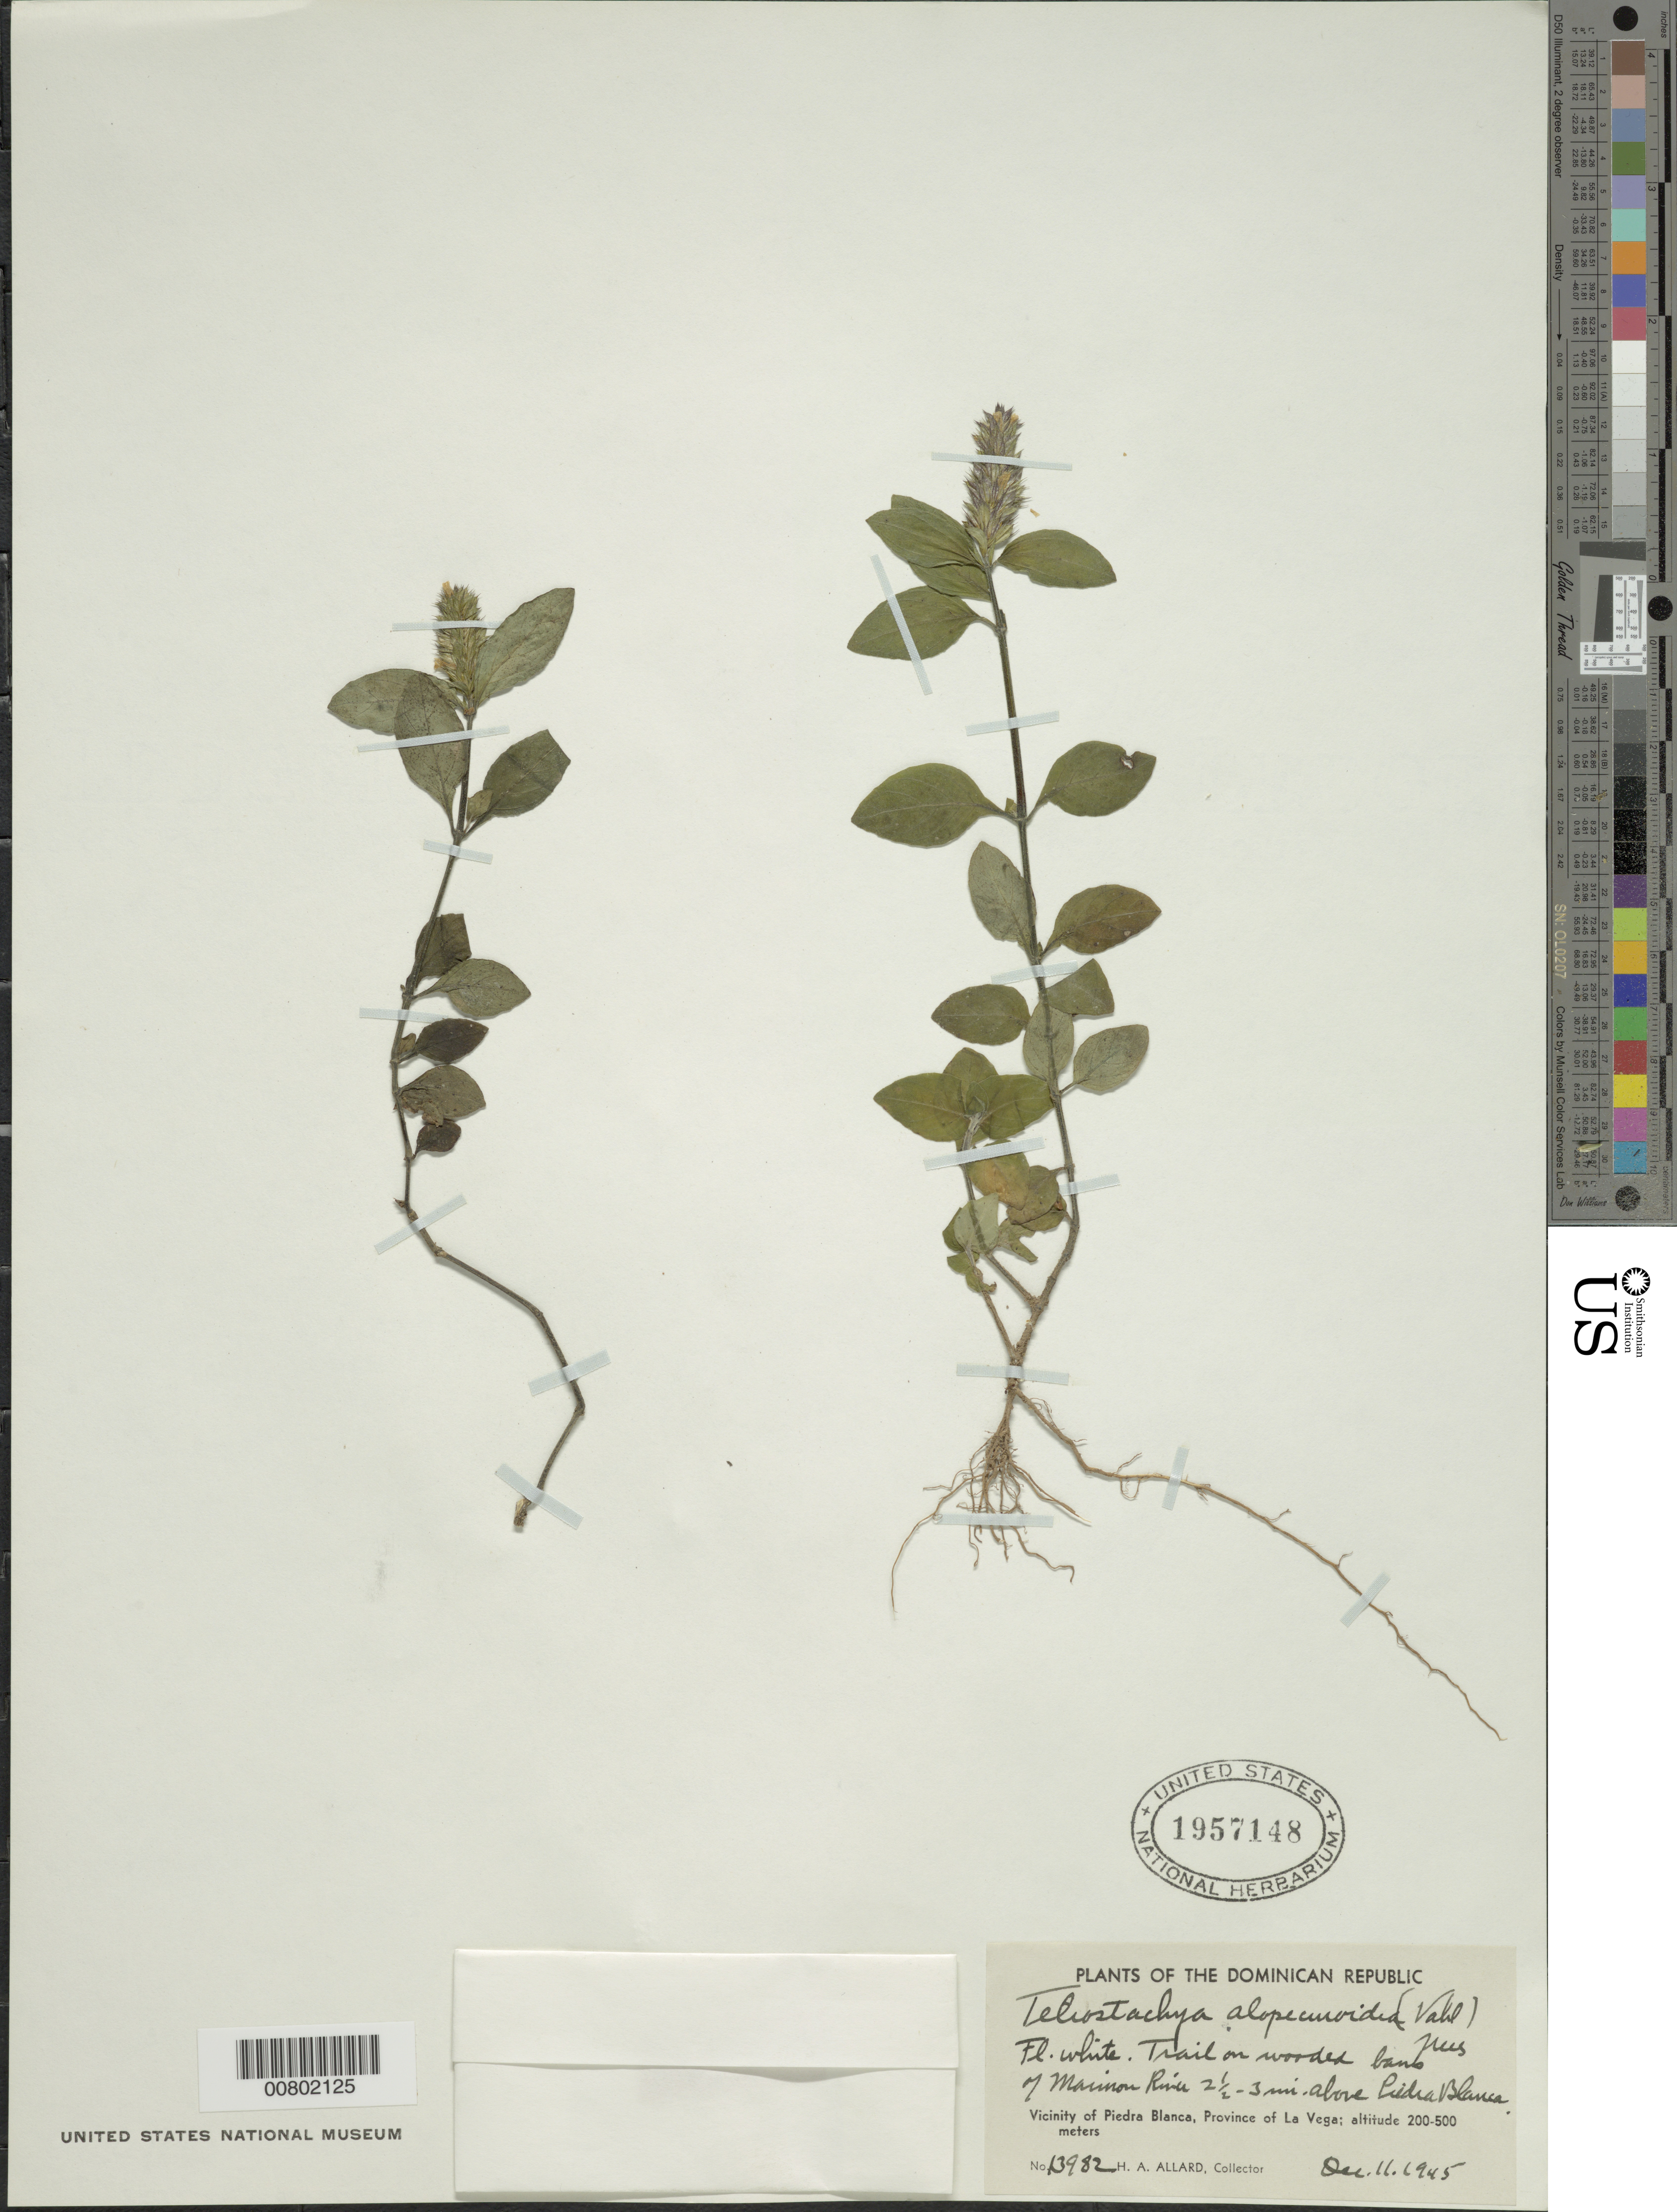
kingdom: Plantae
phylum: Tracheophyta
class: Magnoliopsida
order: Lamiales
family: Acanthaceae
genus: Teliostachya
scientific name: Teliostachya alopecuroidea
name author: (Vahl) Nees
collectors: H. A. Allard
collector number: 13982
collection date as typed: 11 Dec 1945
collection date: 1945-12-11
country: Dominican Republic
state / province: La Vega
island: Hispaniola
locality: Vicinity of Piedra Blanca, Maimon River, 2.5-3 mi above Piedra Blanca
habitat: Trail on wooded bank of river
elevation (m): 200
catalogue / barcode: US 1957148